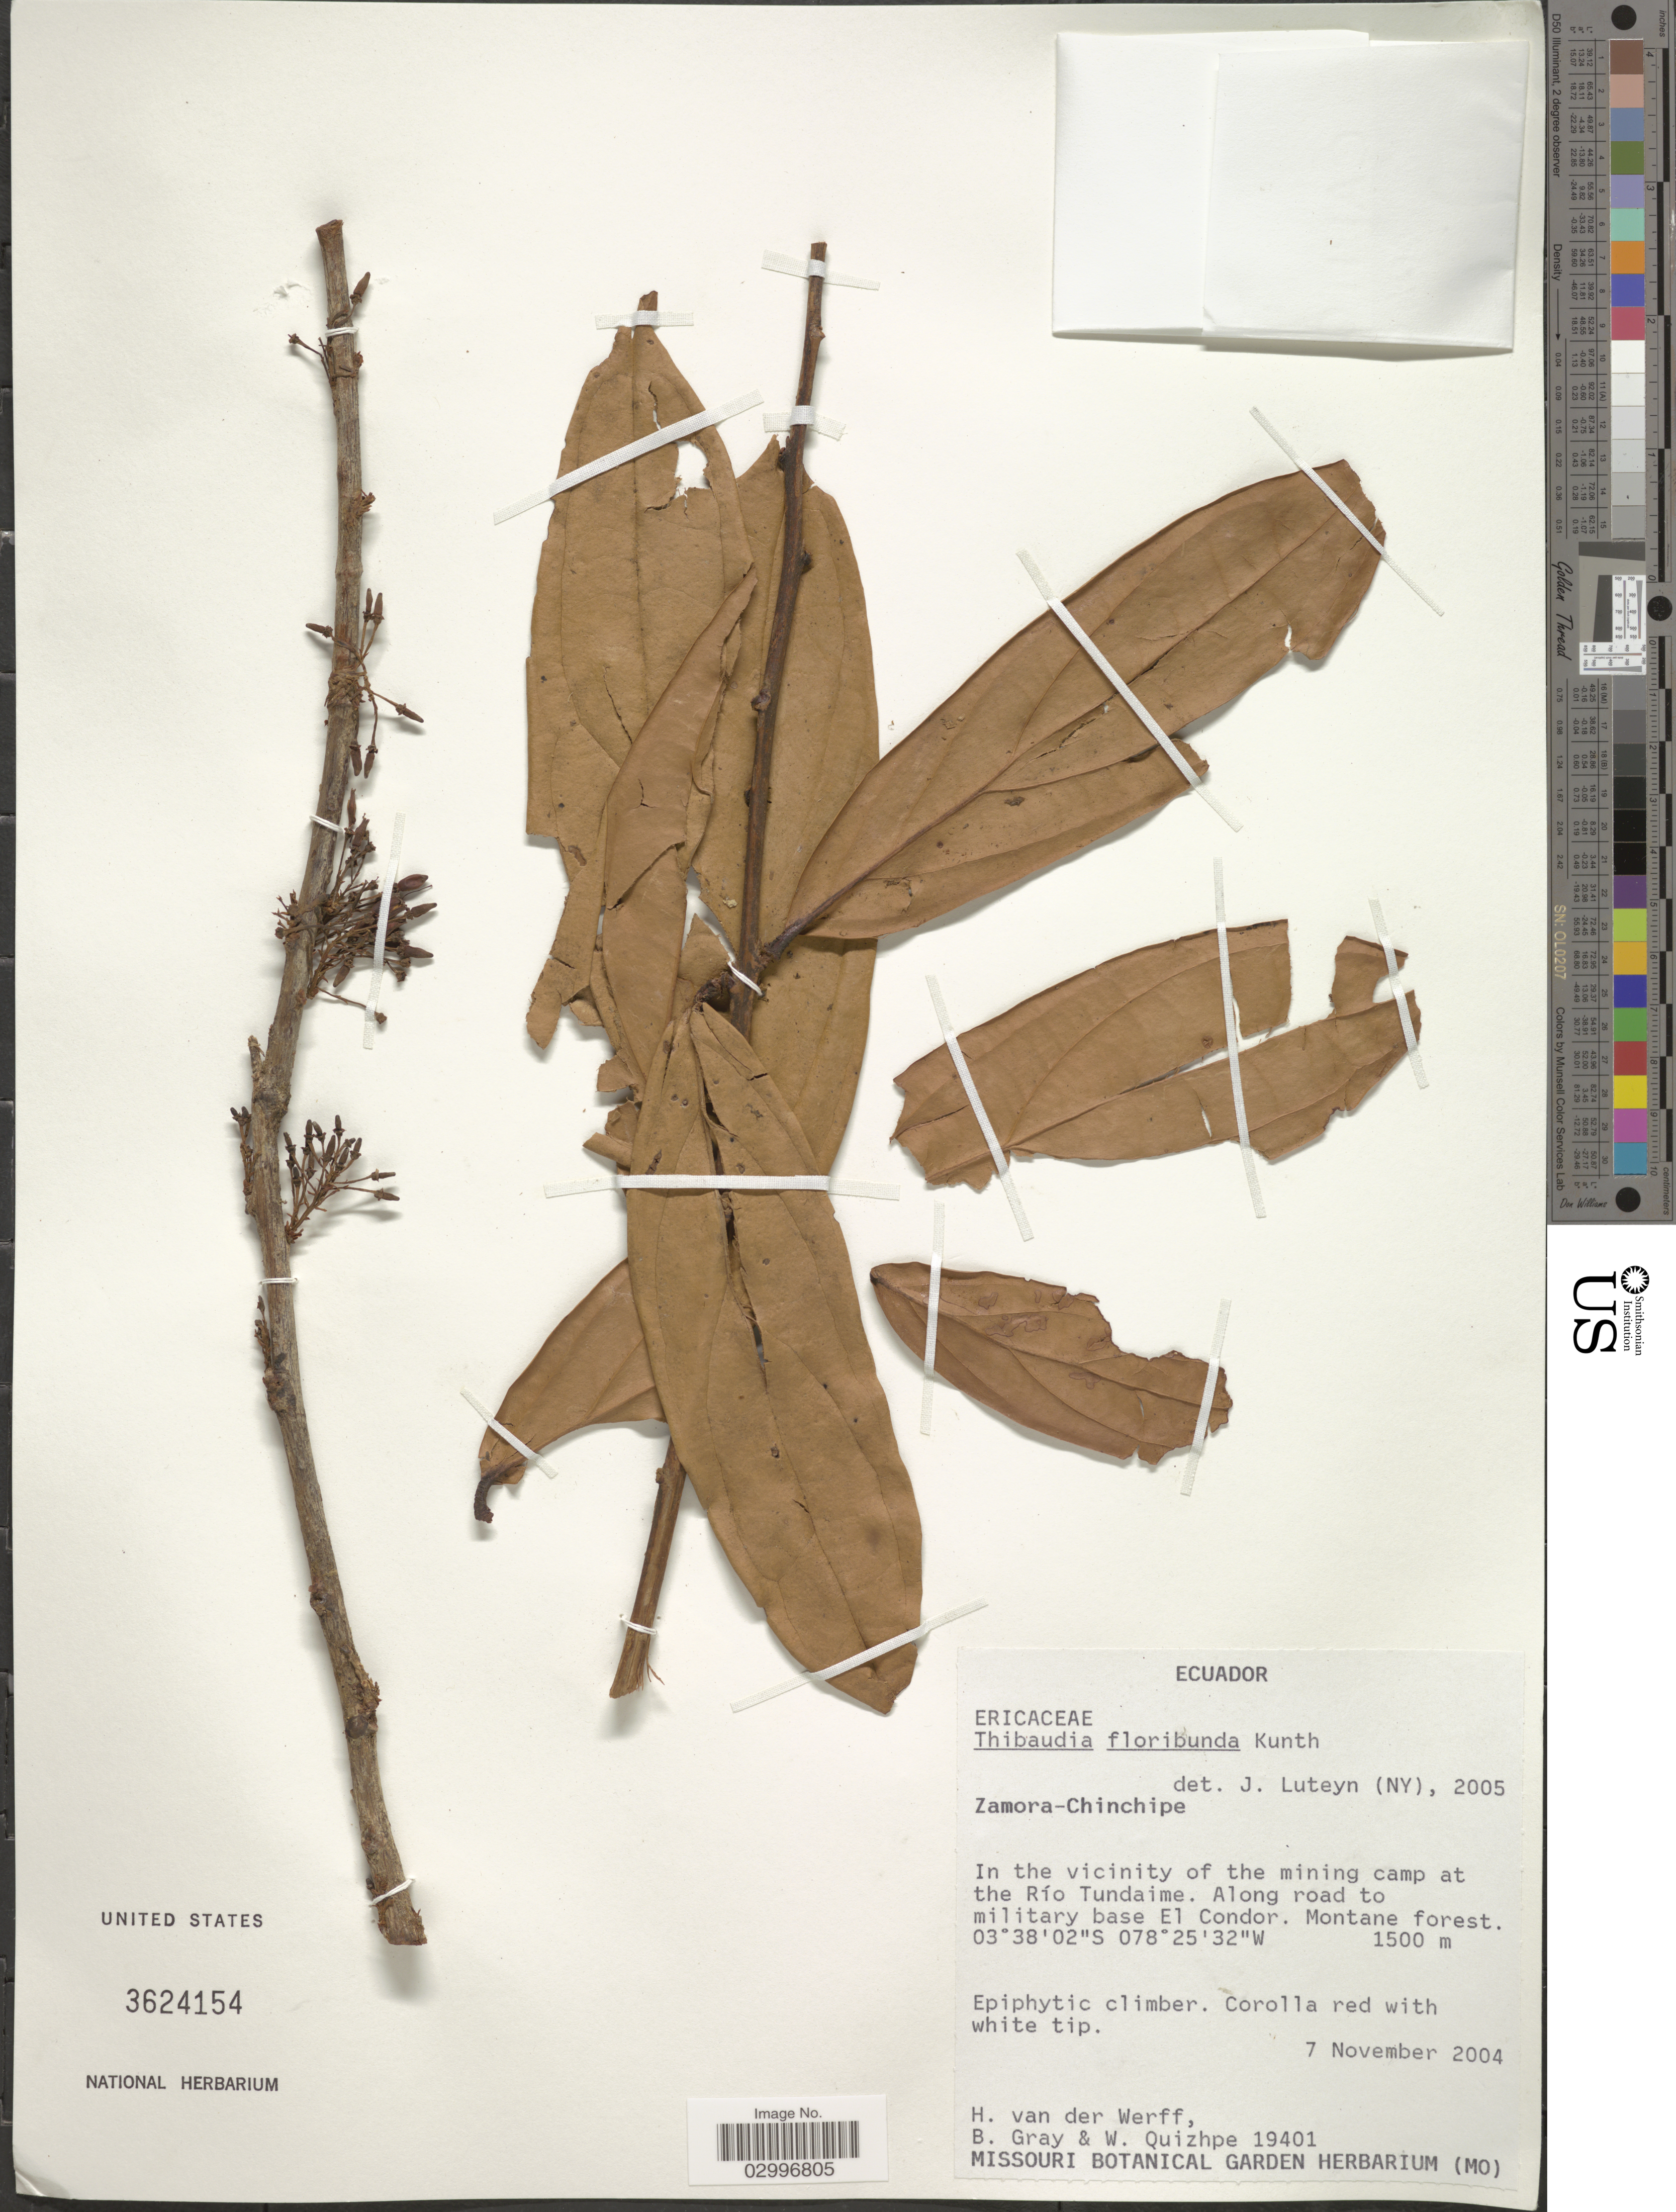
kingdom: Plantae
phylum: Tracheophyta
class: Magnoliopsida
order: Ericales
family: Ericaceae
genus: Thibaudia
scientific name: Thibaudia floribunda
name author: Kunth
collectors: H. van der Werff, B. Gray & W. Quizhpe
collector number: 19401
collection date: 2004-11-07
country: Ecuador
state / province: Zamora-Chinchipe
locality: In the vicinity of the mining camp at the Río Tundaime. Along road to military base El Condor. Montane forest.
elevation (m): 1500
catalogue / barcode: US 3624154